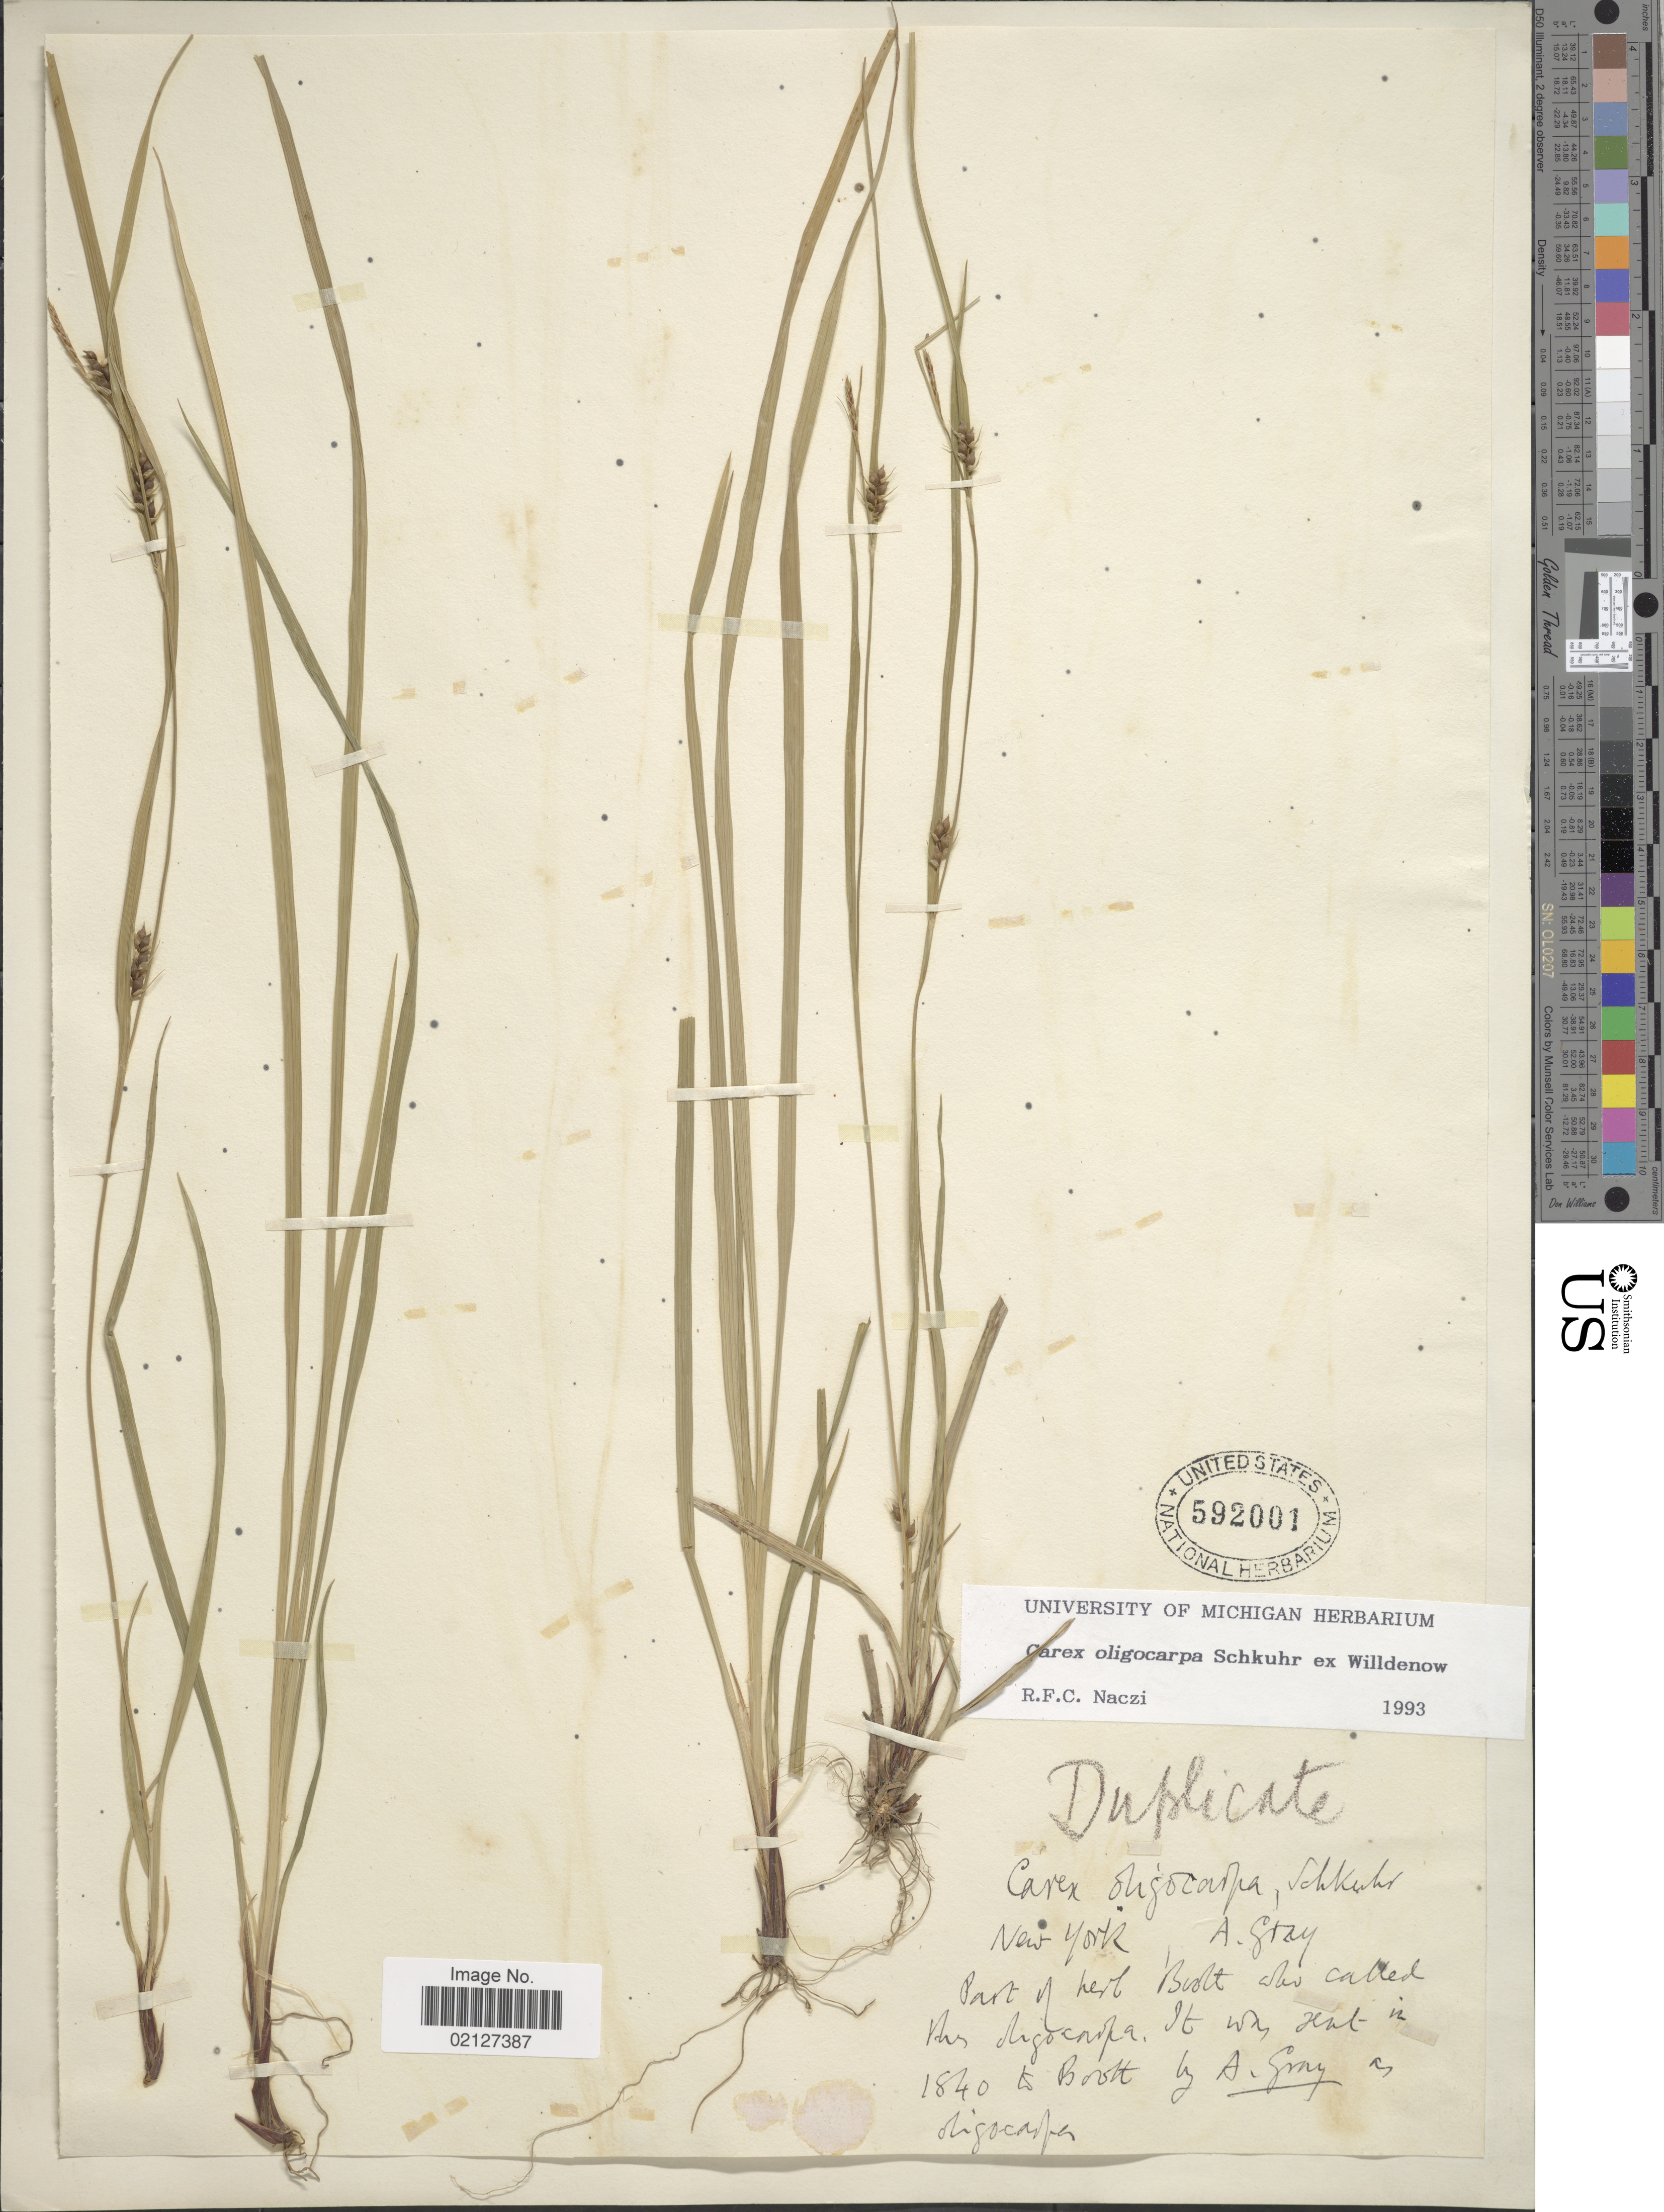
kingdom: Plantae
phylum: Tracheophyta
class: Liliopsida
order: Poales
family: Cyperaceae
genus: Carex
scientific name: Carex oligocarpa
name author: Willd.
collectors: A. Gray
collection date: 1840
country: United States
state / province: New York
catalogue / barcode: US 592001